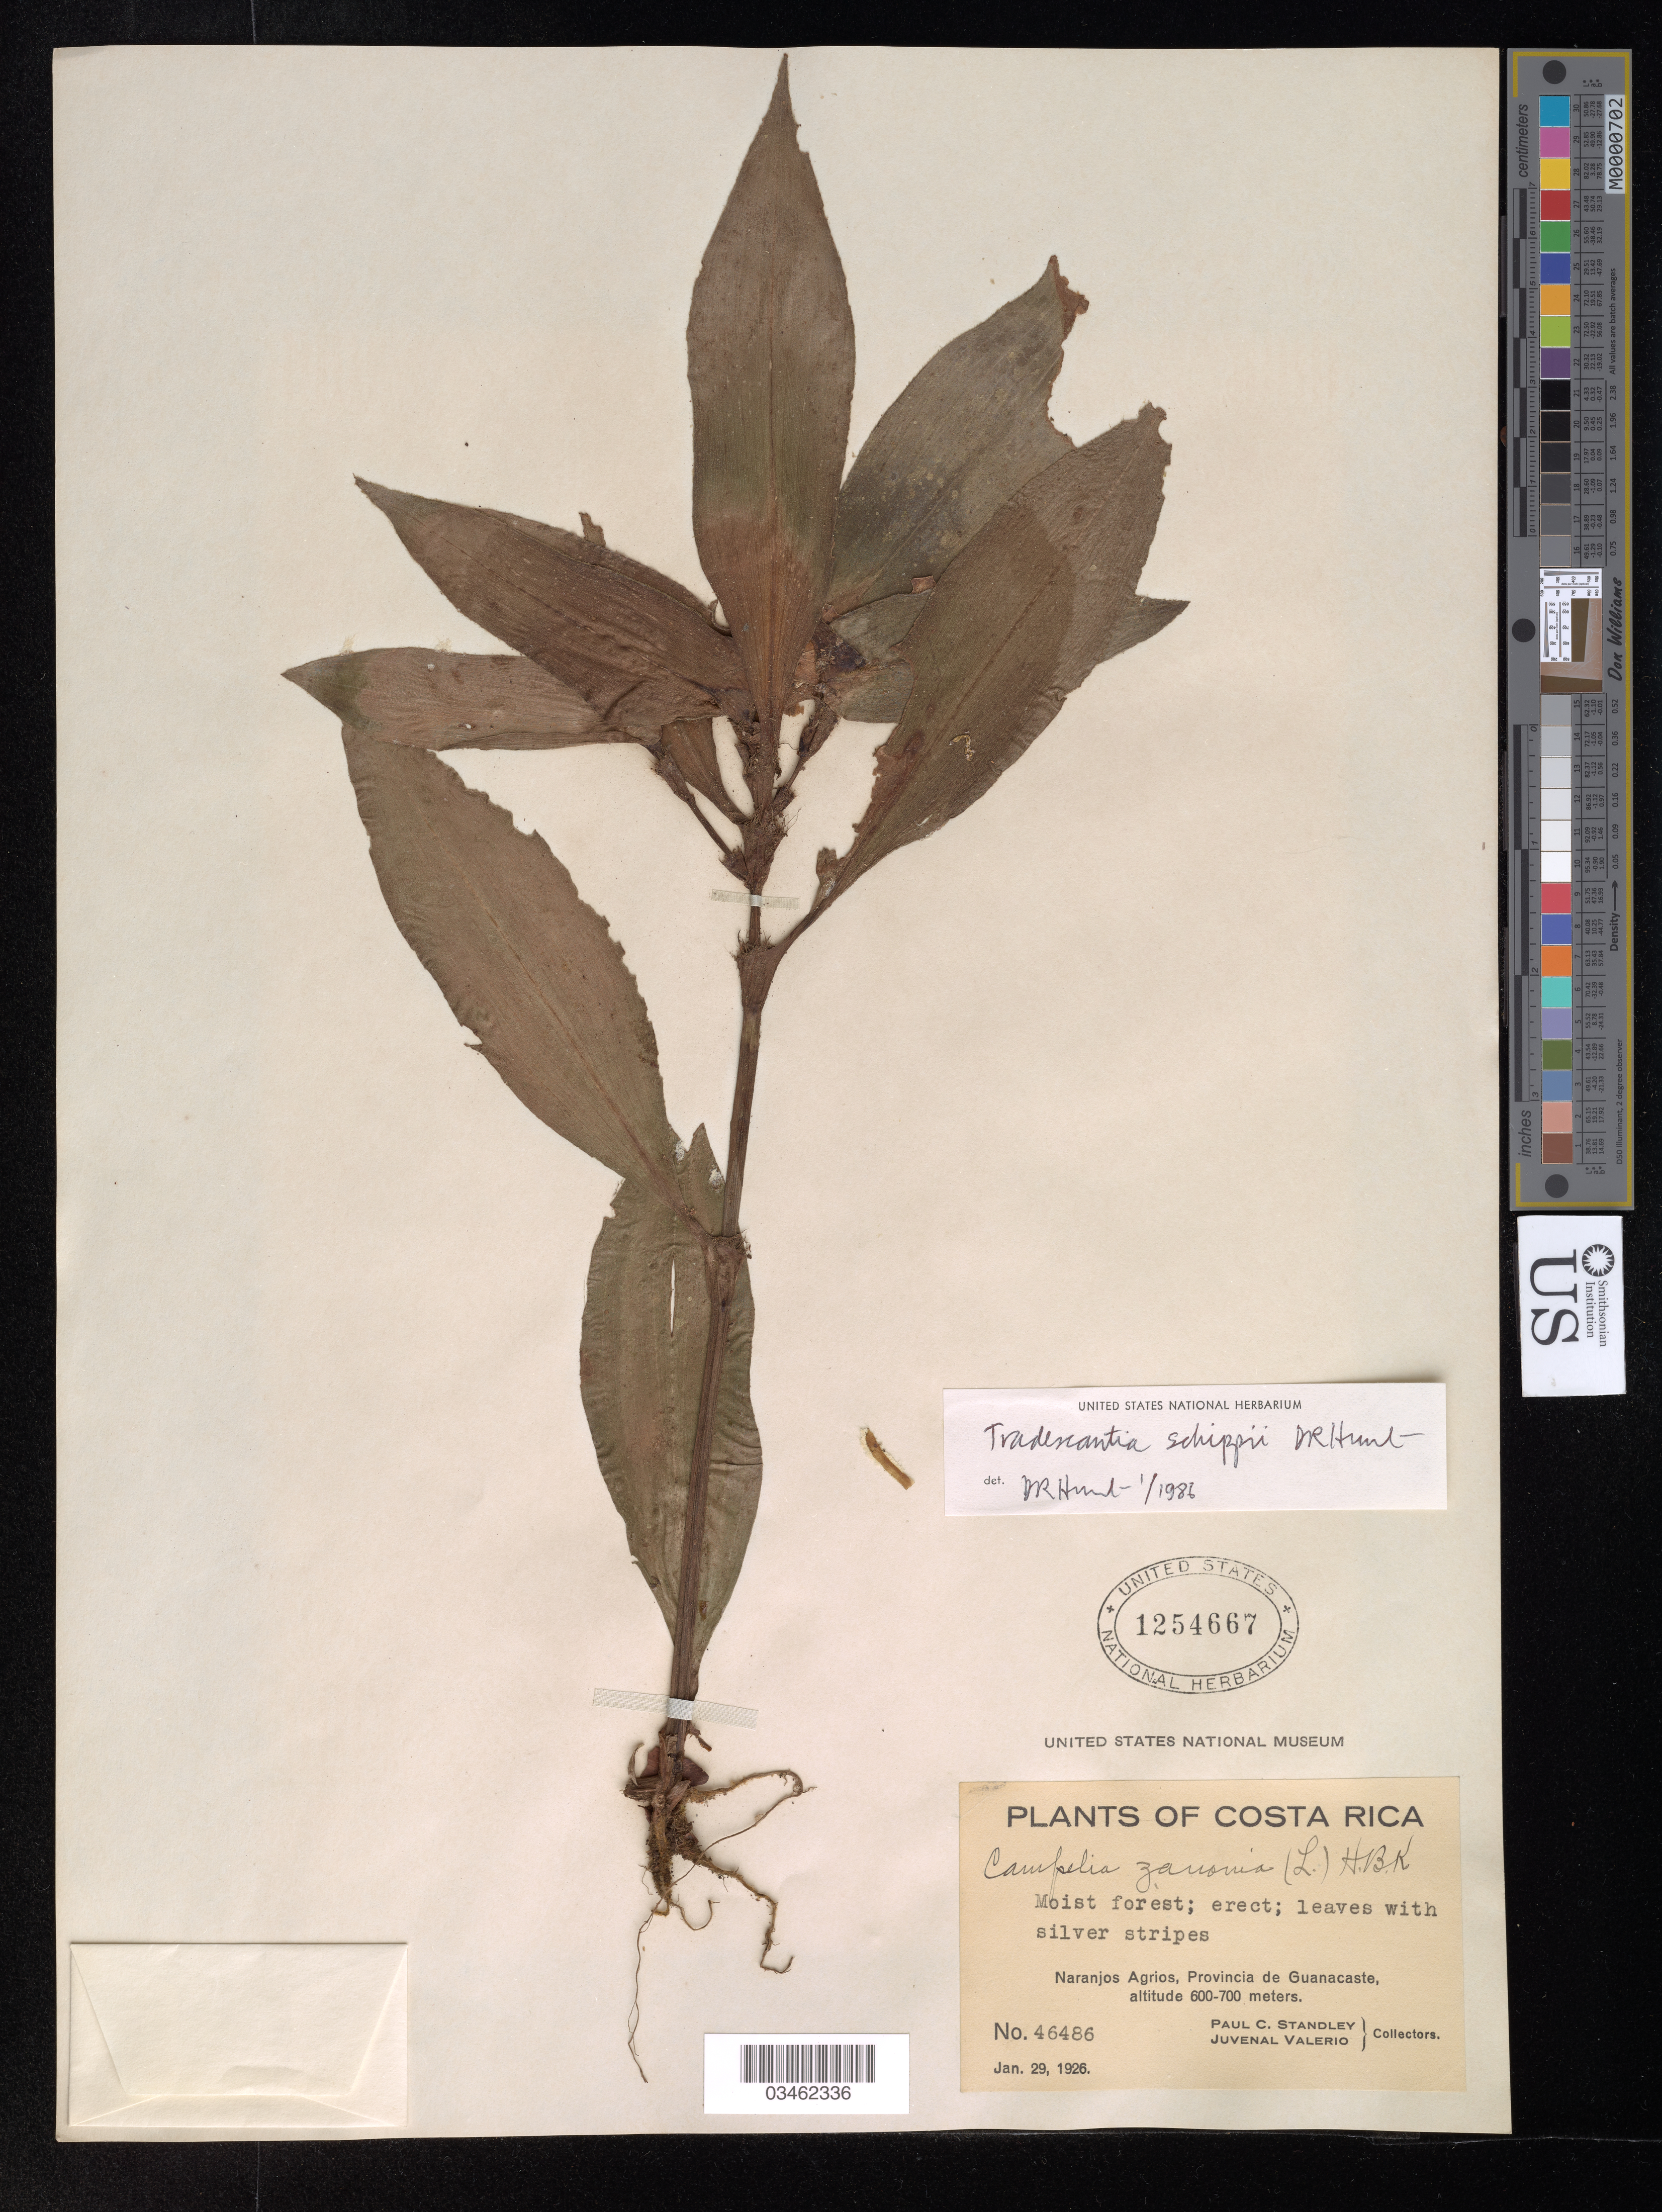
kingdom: Plantae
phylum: Tracheophyta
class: Liliopsida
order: Commelinales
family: Commelinaceae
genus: Tradescantia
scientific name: Tradescantia schippii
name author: D.R. Hunt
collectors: P. C. Standley & J. Valerio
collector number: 46486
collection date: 1926-01-29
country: Costa Rica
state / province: Guanacaste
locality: Naranjos Agrios.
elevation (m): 600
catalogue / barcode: US 1254667